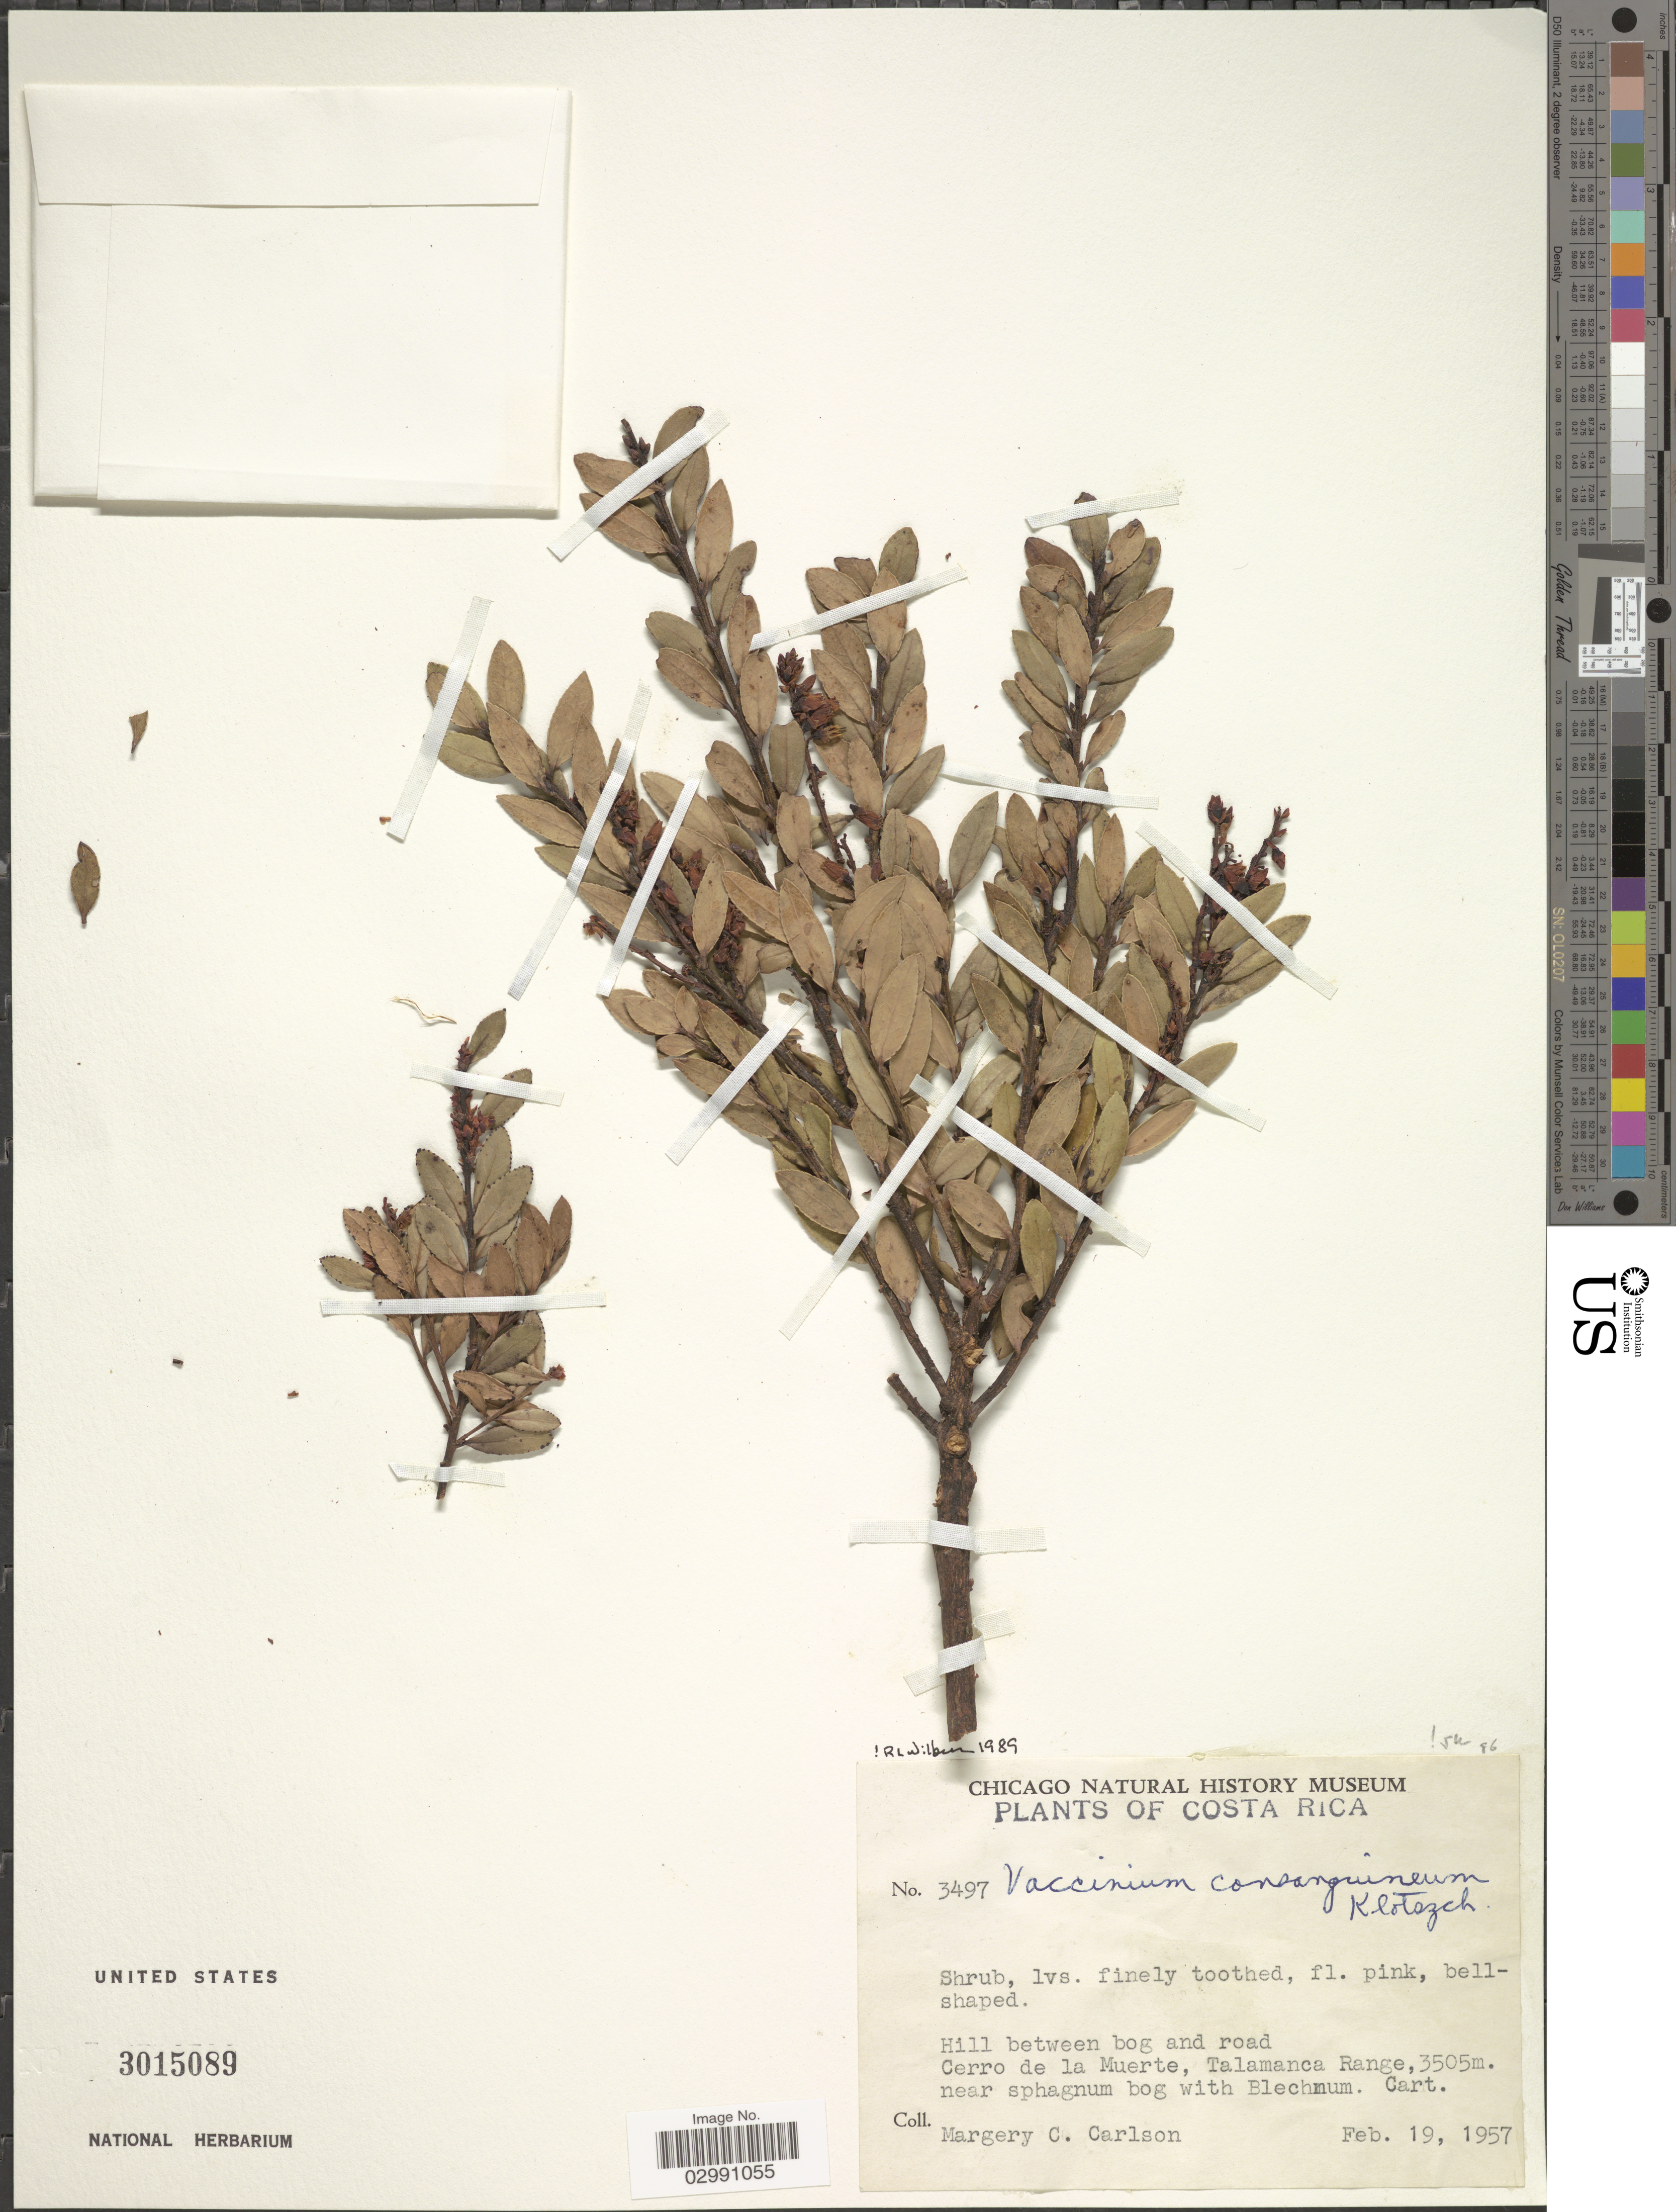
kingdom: Plantae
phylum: Tracheophyta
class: Magnoliopsida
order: Ericales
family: Ericaceae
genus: Vaccinium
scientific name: Vaccinium consanguineum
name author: Klotzsch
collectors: M. C. Carlson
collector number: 3497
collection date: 1957-02-19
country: Costa Rica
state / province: Cartago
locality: Hill between road and bog Cerro de la Muerte, Talamanca Range.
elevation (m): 3505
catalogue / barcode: US 3015089